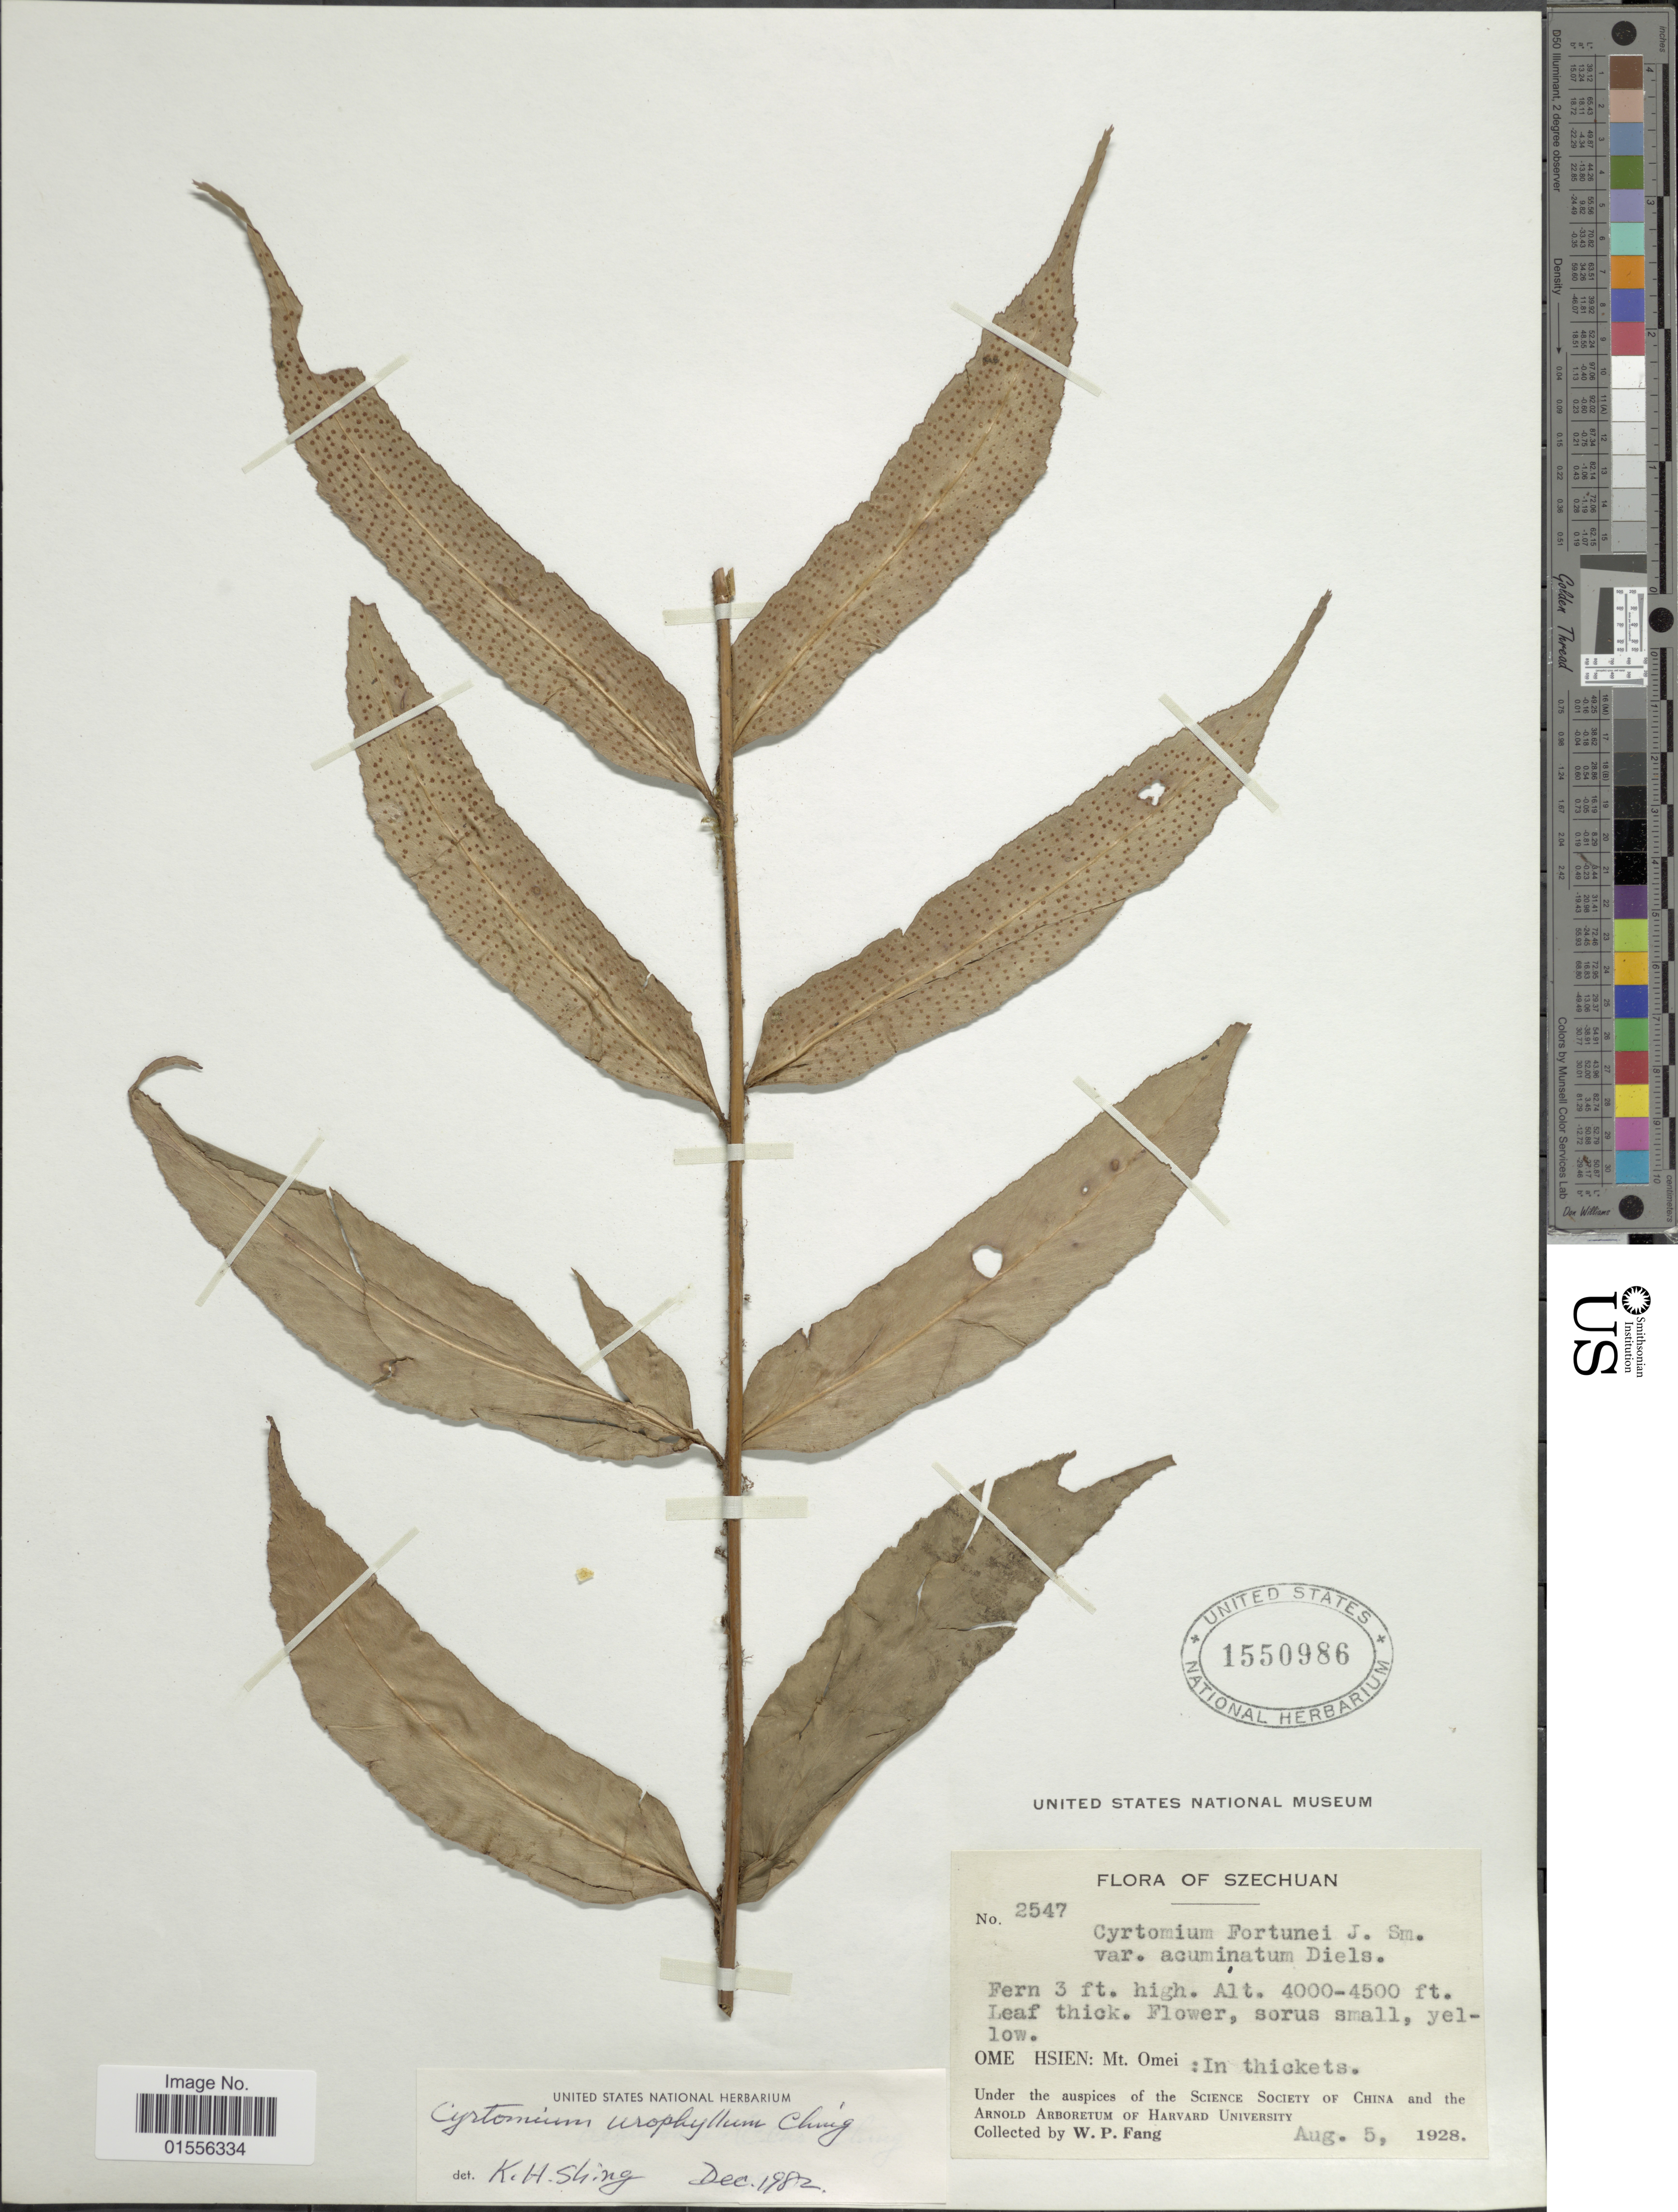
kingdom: Plantae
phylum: Tracheophyta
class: Polypodiopsida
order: Polypodiales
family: Dryopteridaceae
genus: Cyrtomium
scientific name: Cyrtomium urophyllum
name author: Ching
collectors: W. P. Fang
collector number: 2547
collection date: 1928-08-05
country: China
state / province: Sichuan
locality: Szechuan, Ome Hsien: Mt Omei: In thickets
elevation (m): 1219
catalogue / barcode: US 1550986